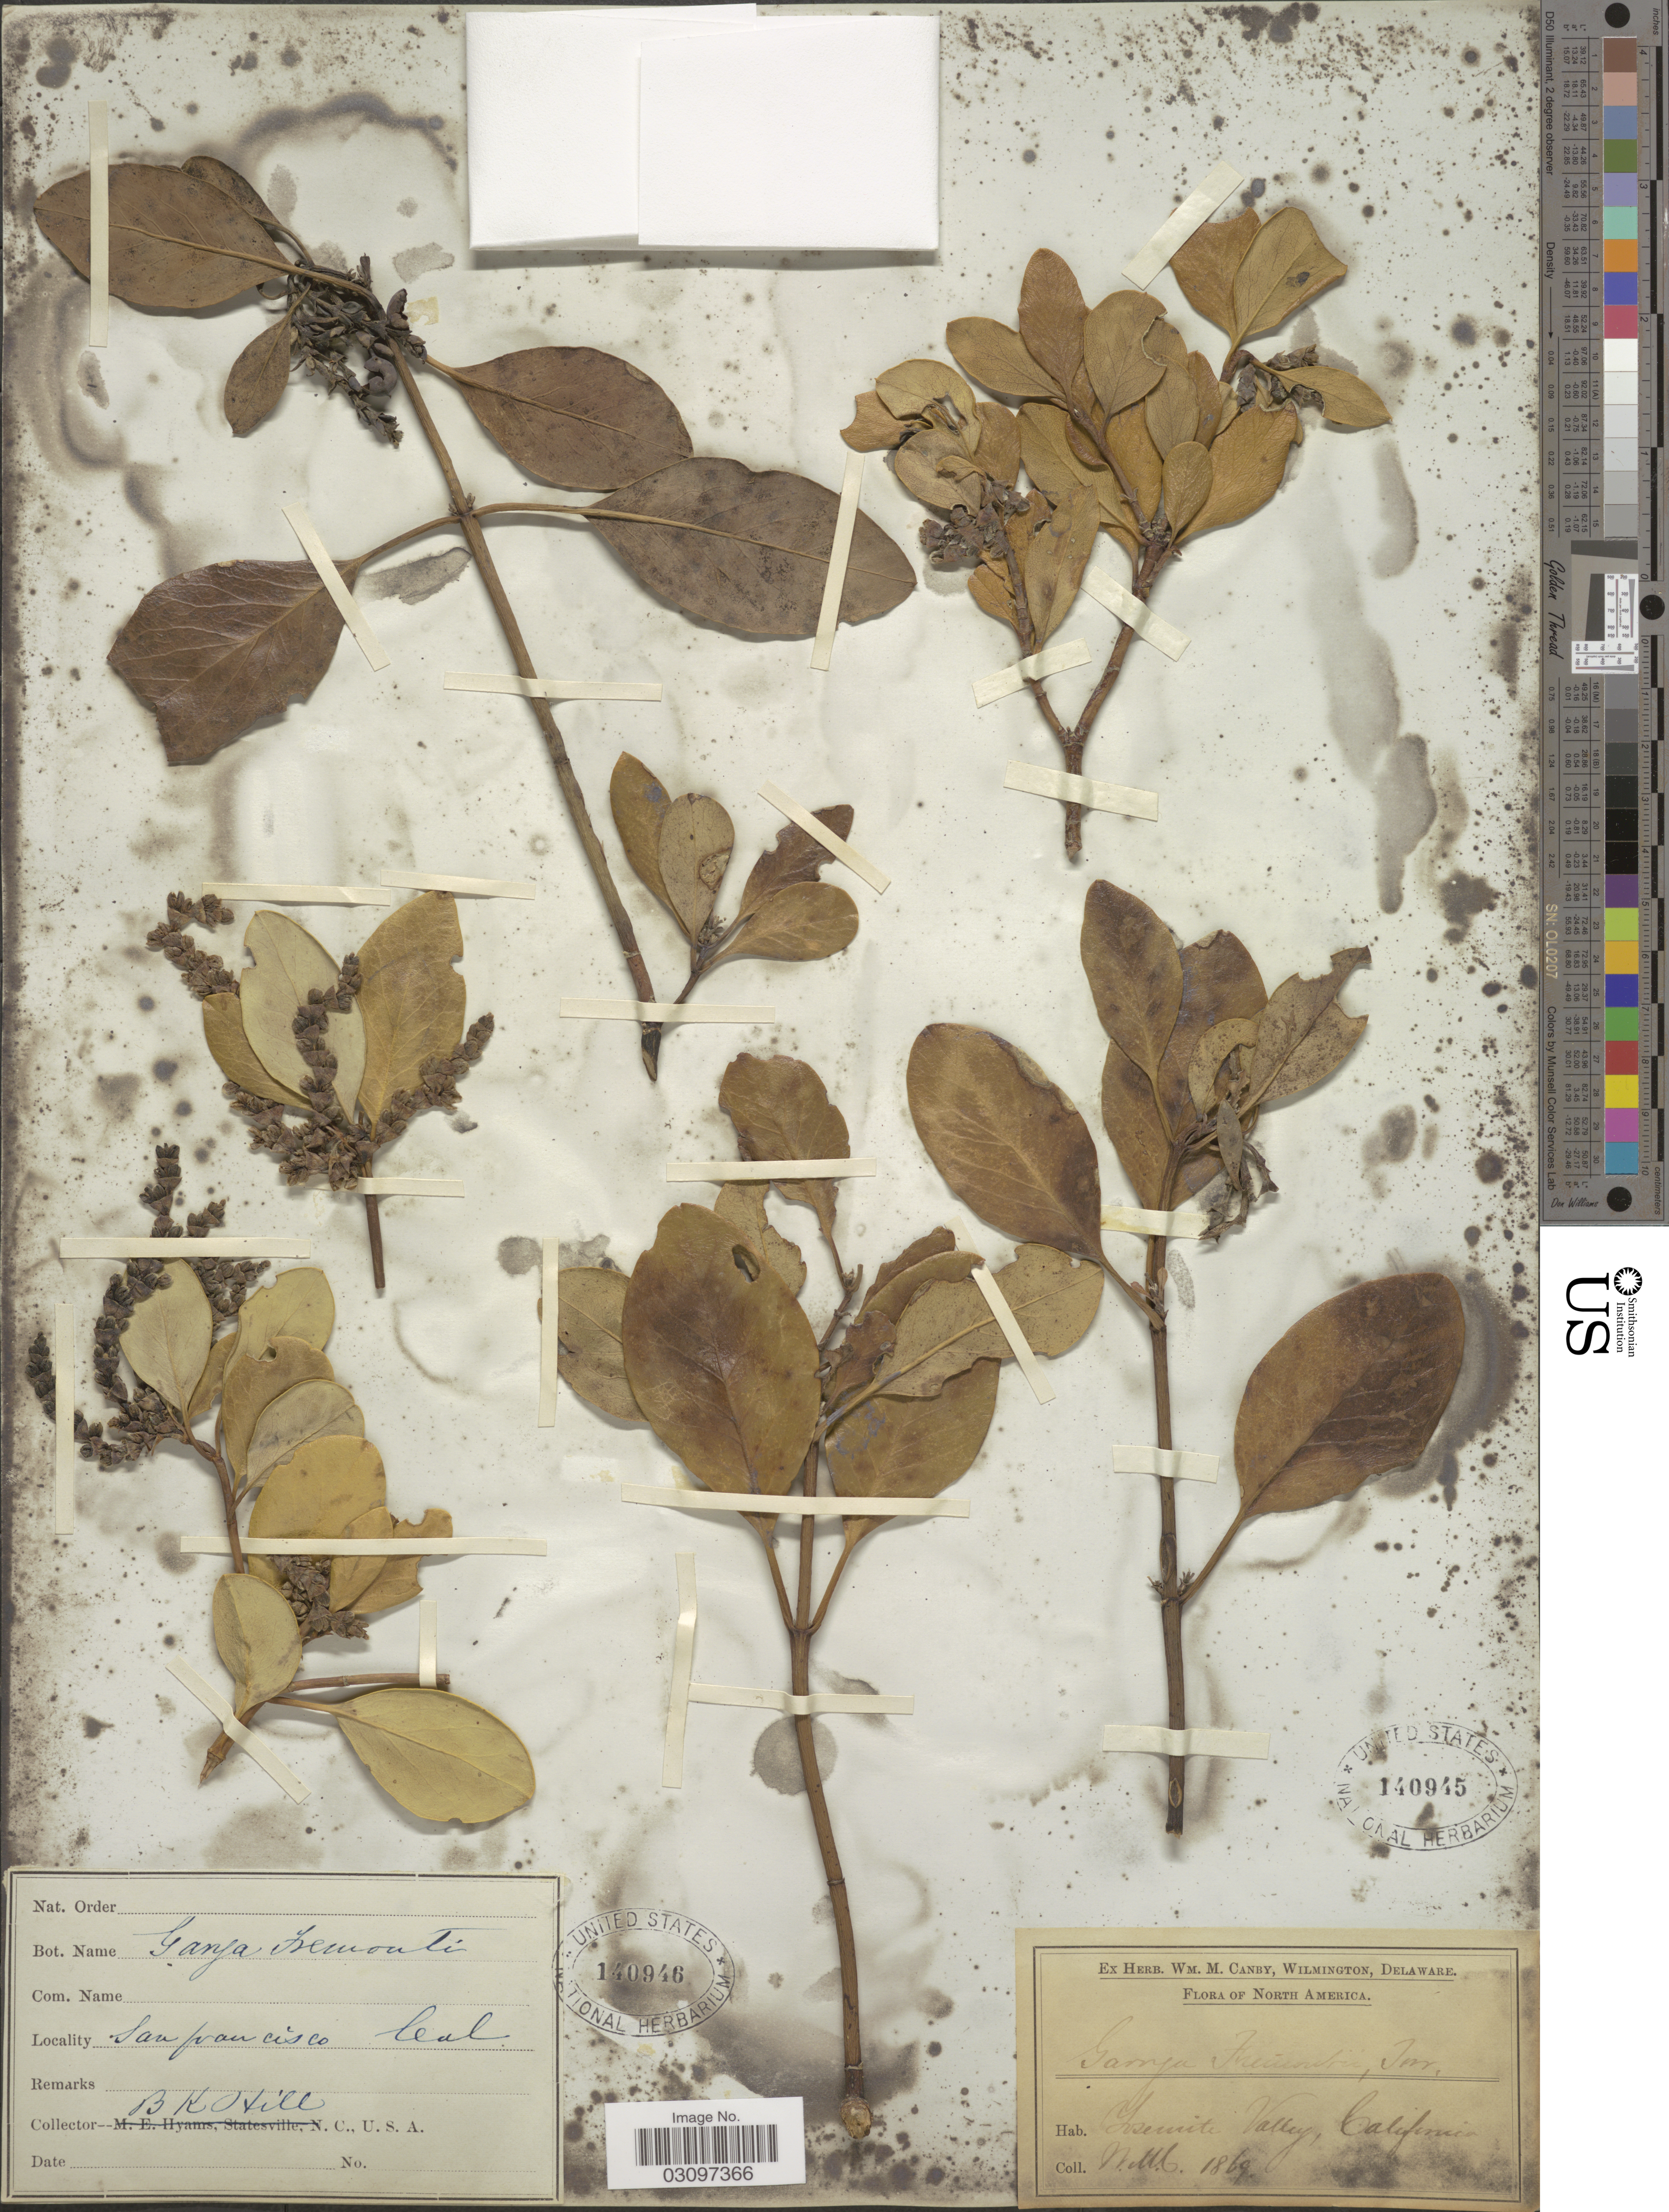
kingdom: Plantae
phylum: Tracheophyta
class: Magnoliopsida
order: Garryales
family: Garryaceae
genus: Garrya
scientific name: Garrya fremontii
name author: Torr.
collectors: B. Hill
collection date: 1869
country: United States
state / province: California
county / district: San Francisco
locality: San francisco.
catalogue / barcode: US 140946